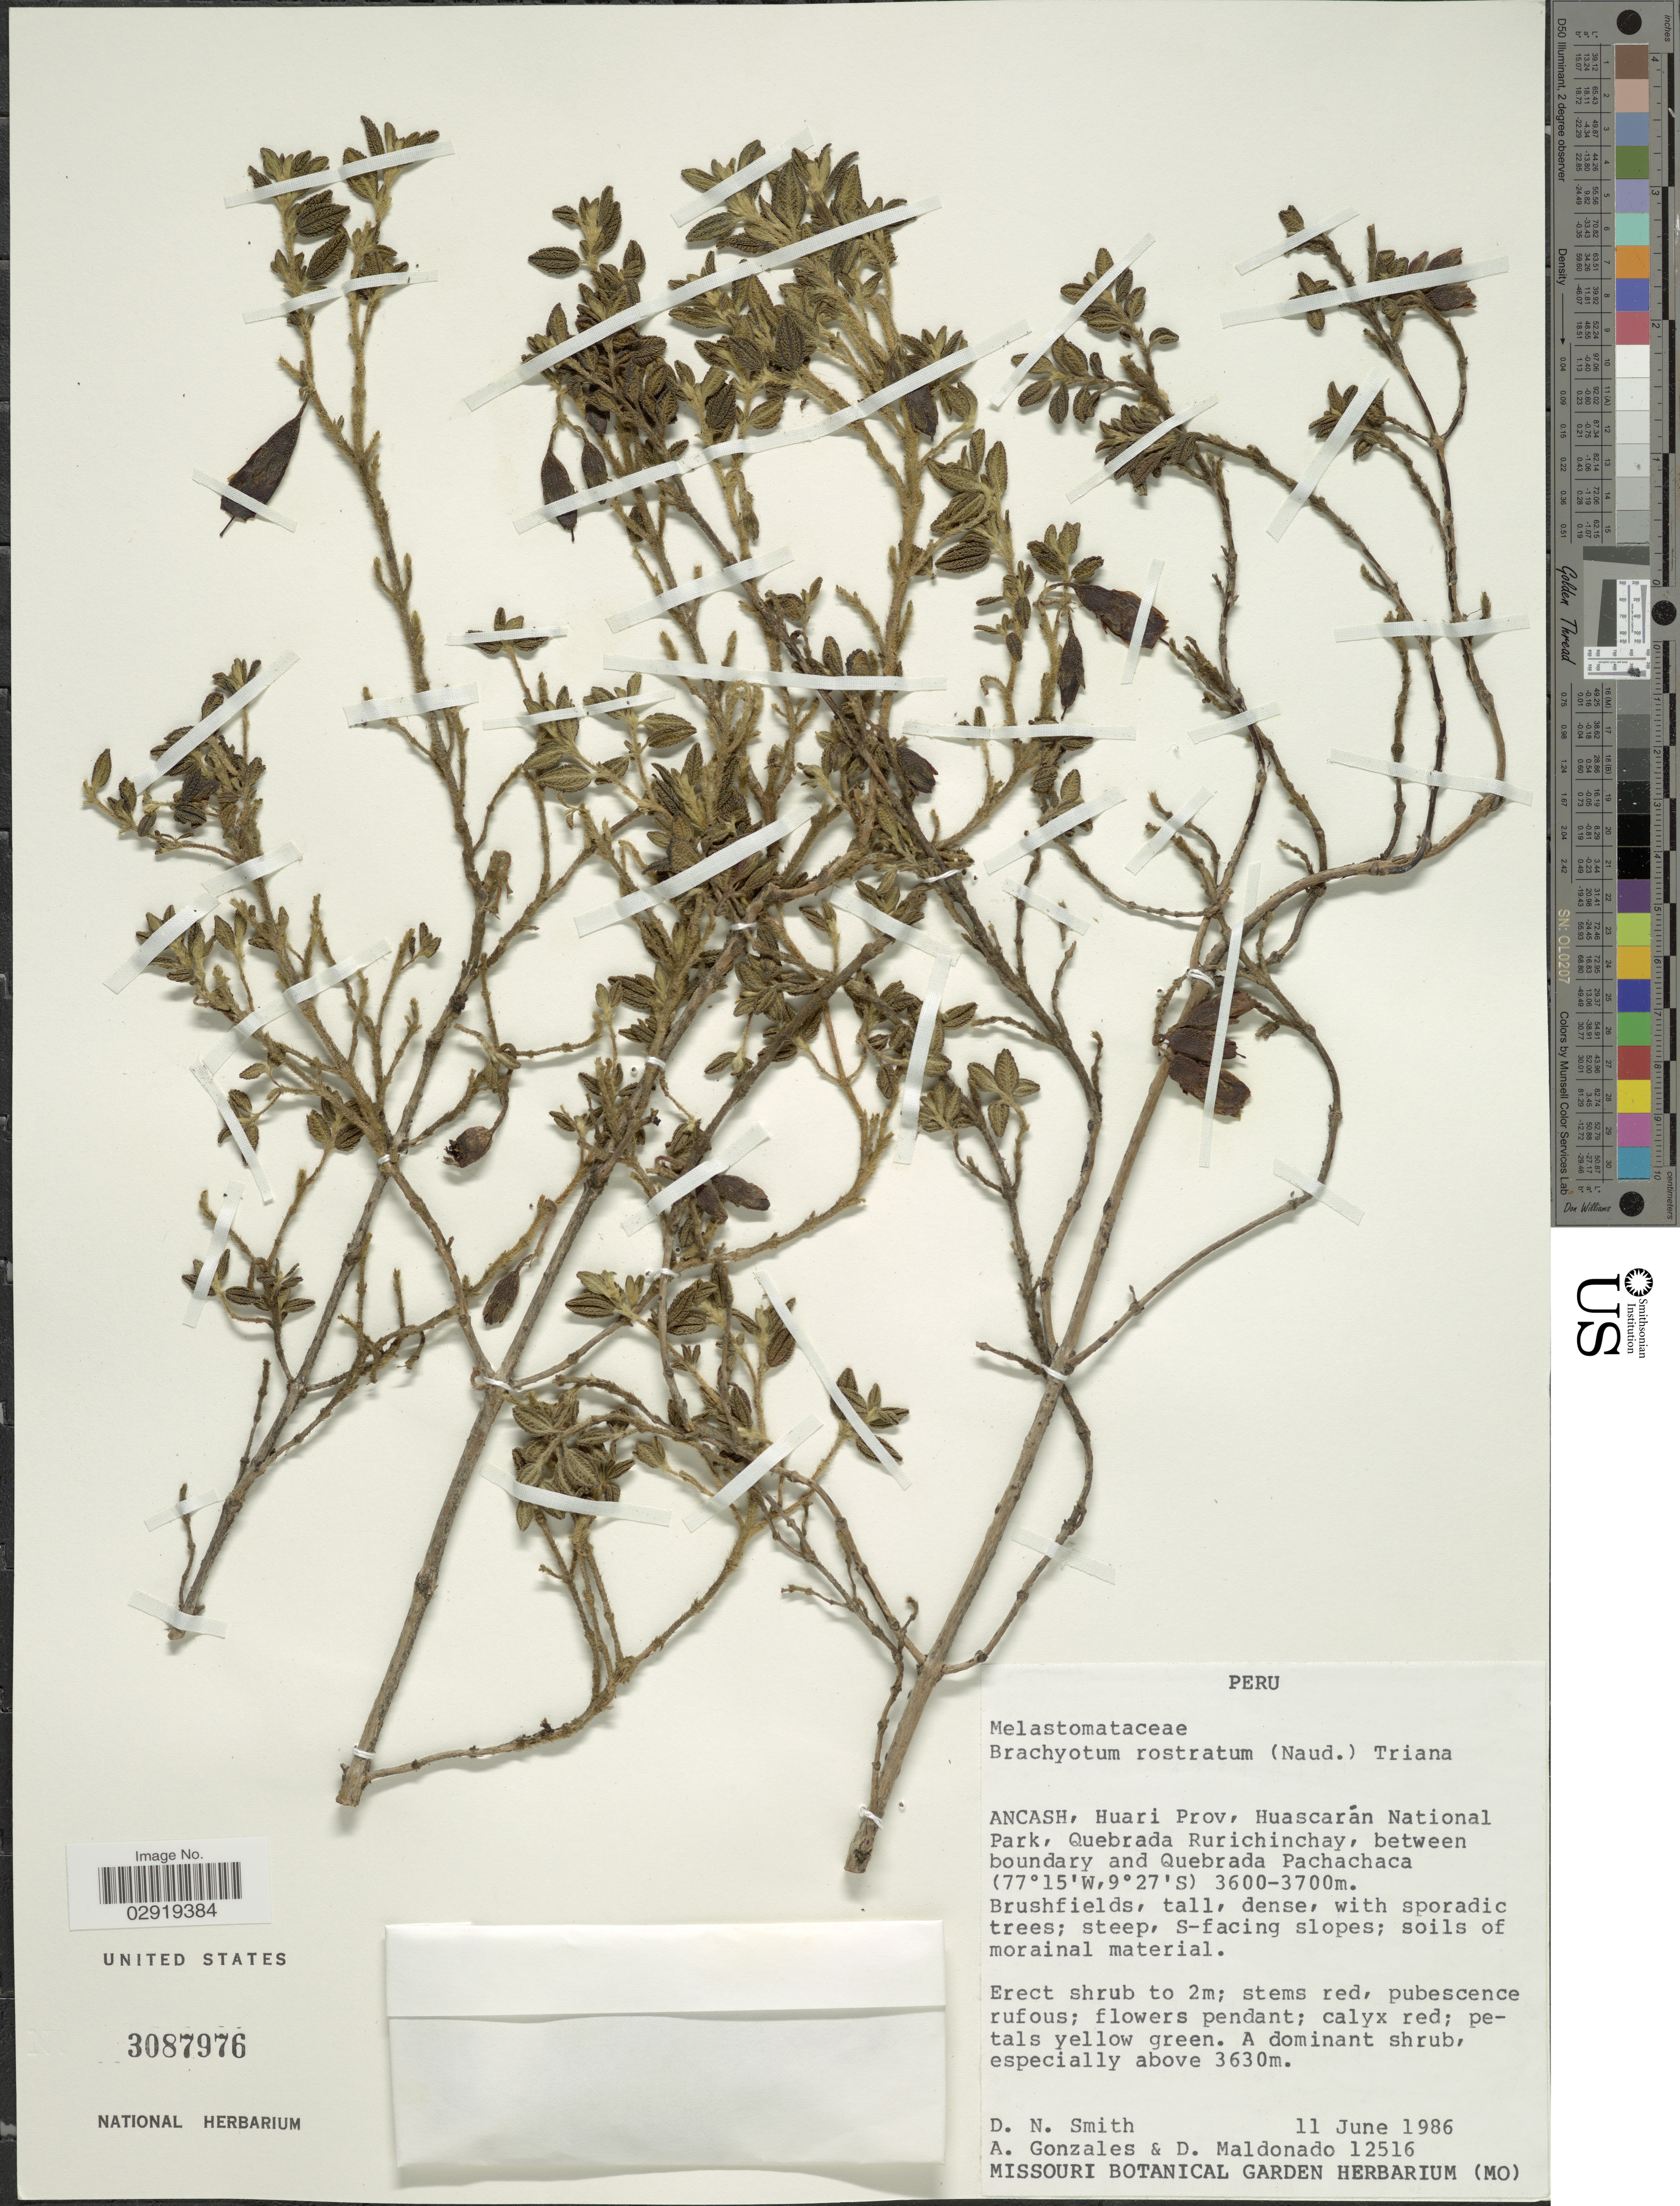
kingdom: Plantae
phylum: Tracheophyta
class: Magnoliopsida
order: Myrtales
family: Melastomataceae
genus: Brachyotum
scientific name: Brachyotum rostratum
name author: (Naudin) Triana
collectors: D. Smith, A. Gonzáles & D. Maldonado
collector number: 12516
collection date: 1986-06-11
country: Peru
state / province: Ancash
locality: Huari Prov, Huascarán National Park, Quebrada Rurichinchay, between boundary and Quebrada Pachachaca.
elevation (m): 3600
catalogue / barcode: US 3087976